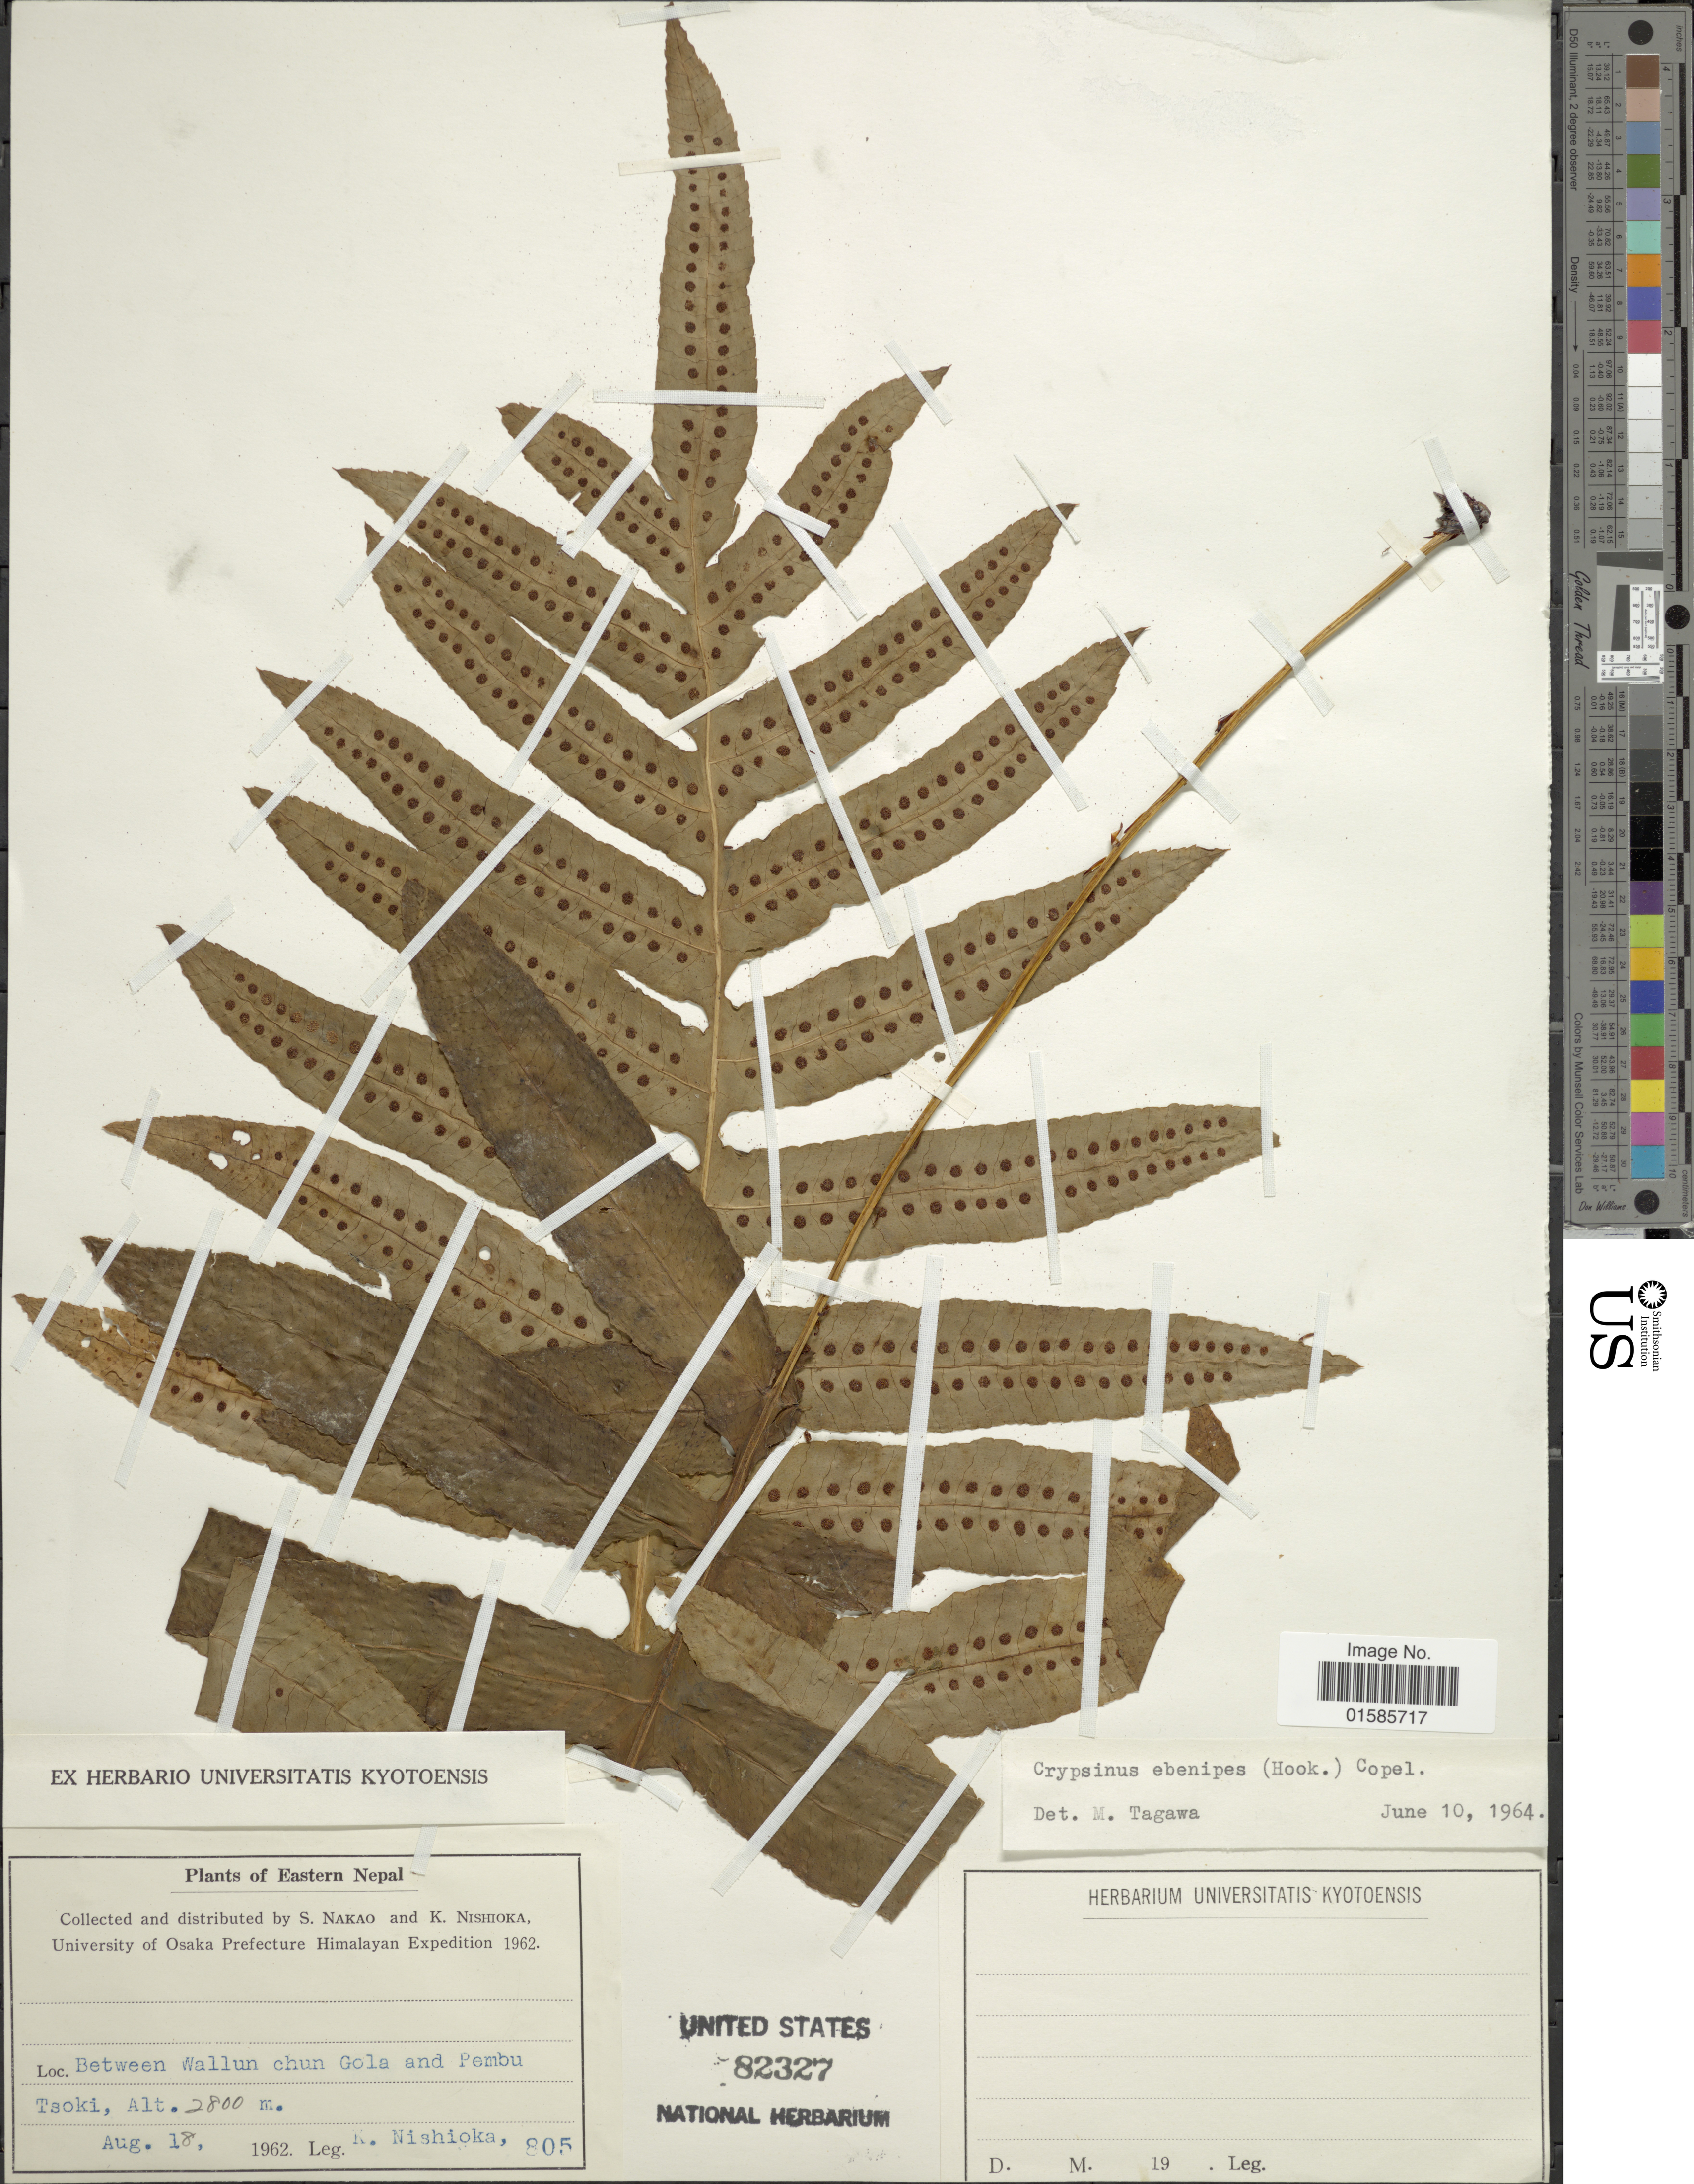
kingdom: Plantae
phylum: Tracheophyta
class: Polypodiopsida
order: Polypodiales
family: Polypodiaceae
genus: Microsorum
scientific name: Microsorum ebenipes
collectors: K. Nishioka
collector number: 805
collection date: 1962-08-18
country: Nepal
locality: Eastern Nepal, Between Wallun chun Gola and Pembu Taoki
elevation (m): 280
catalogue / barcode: US 82327